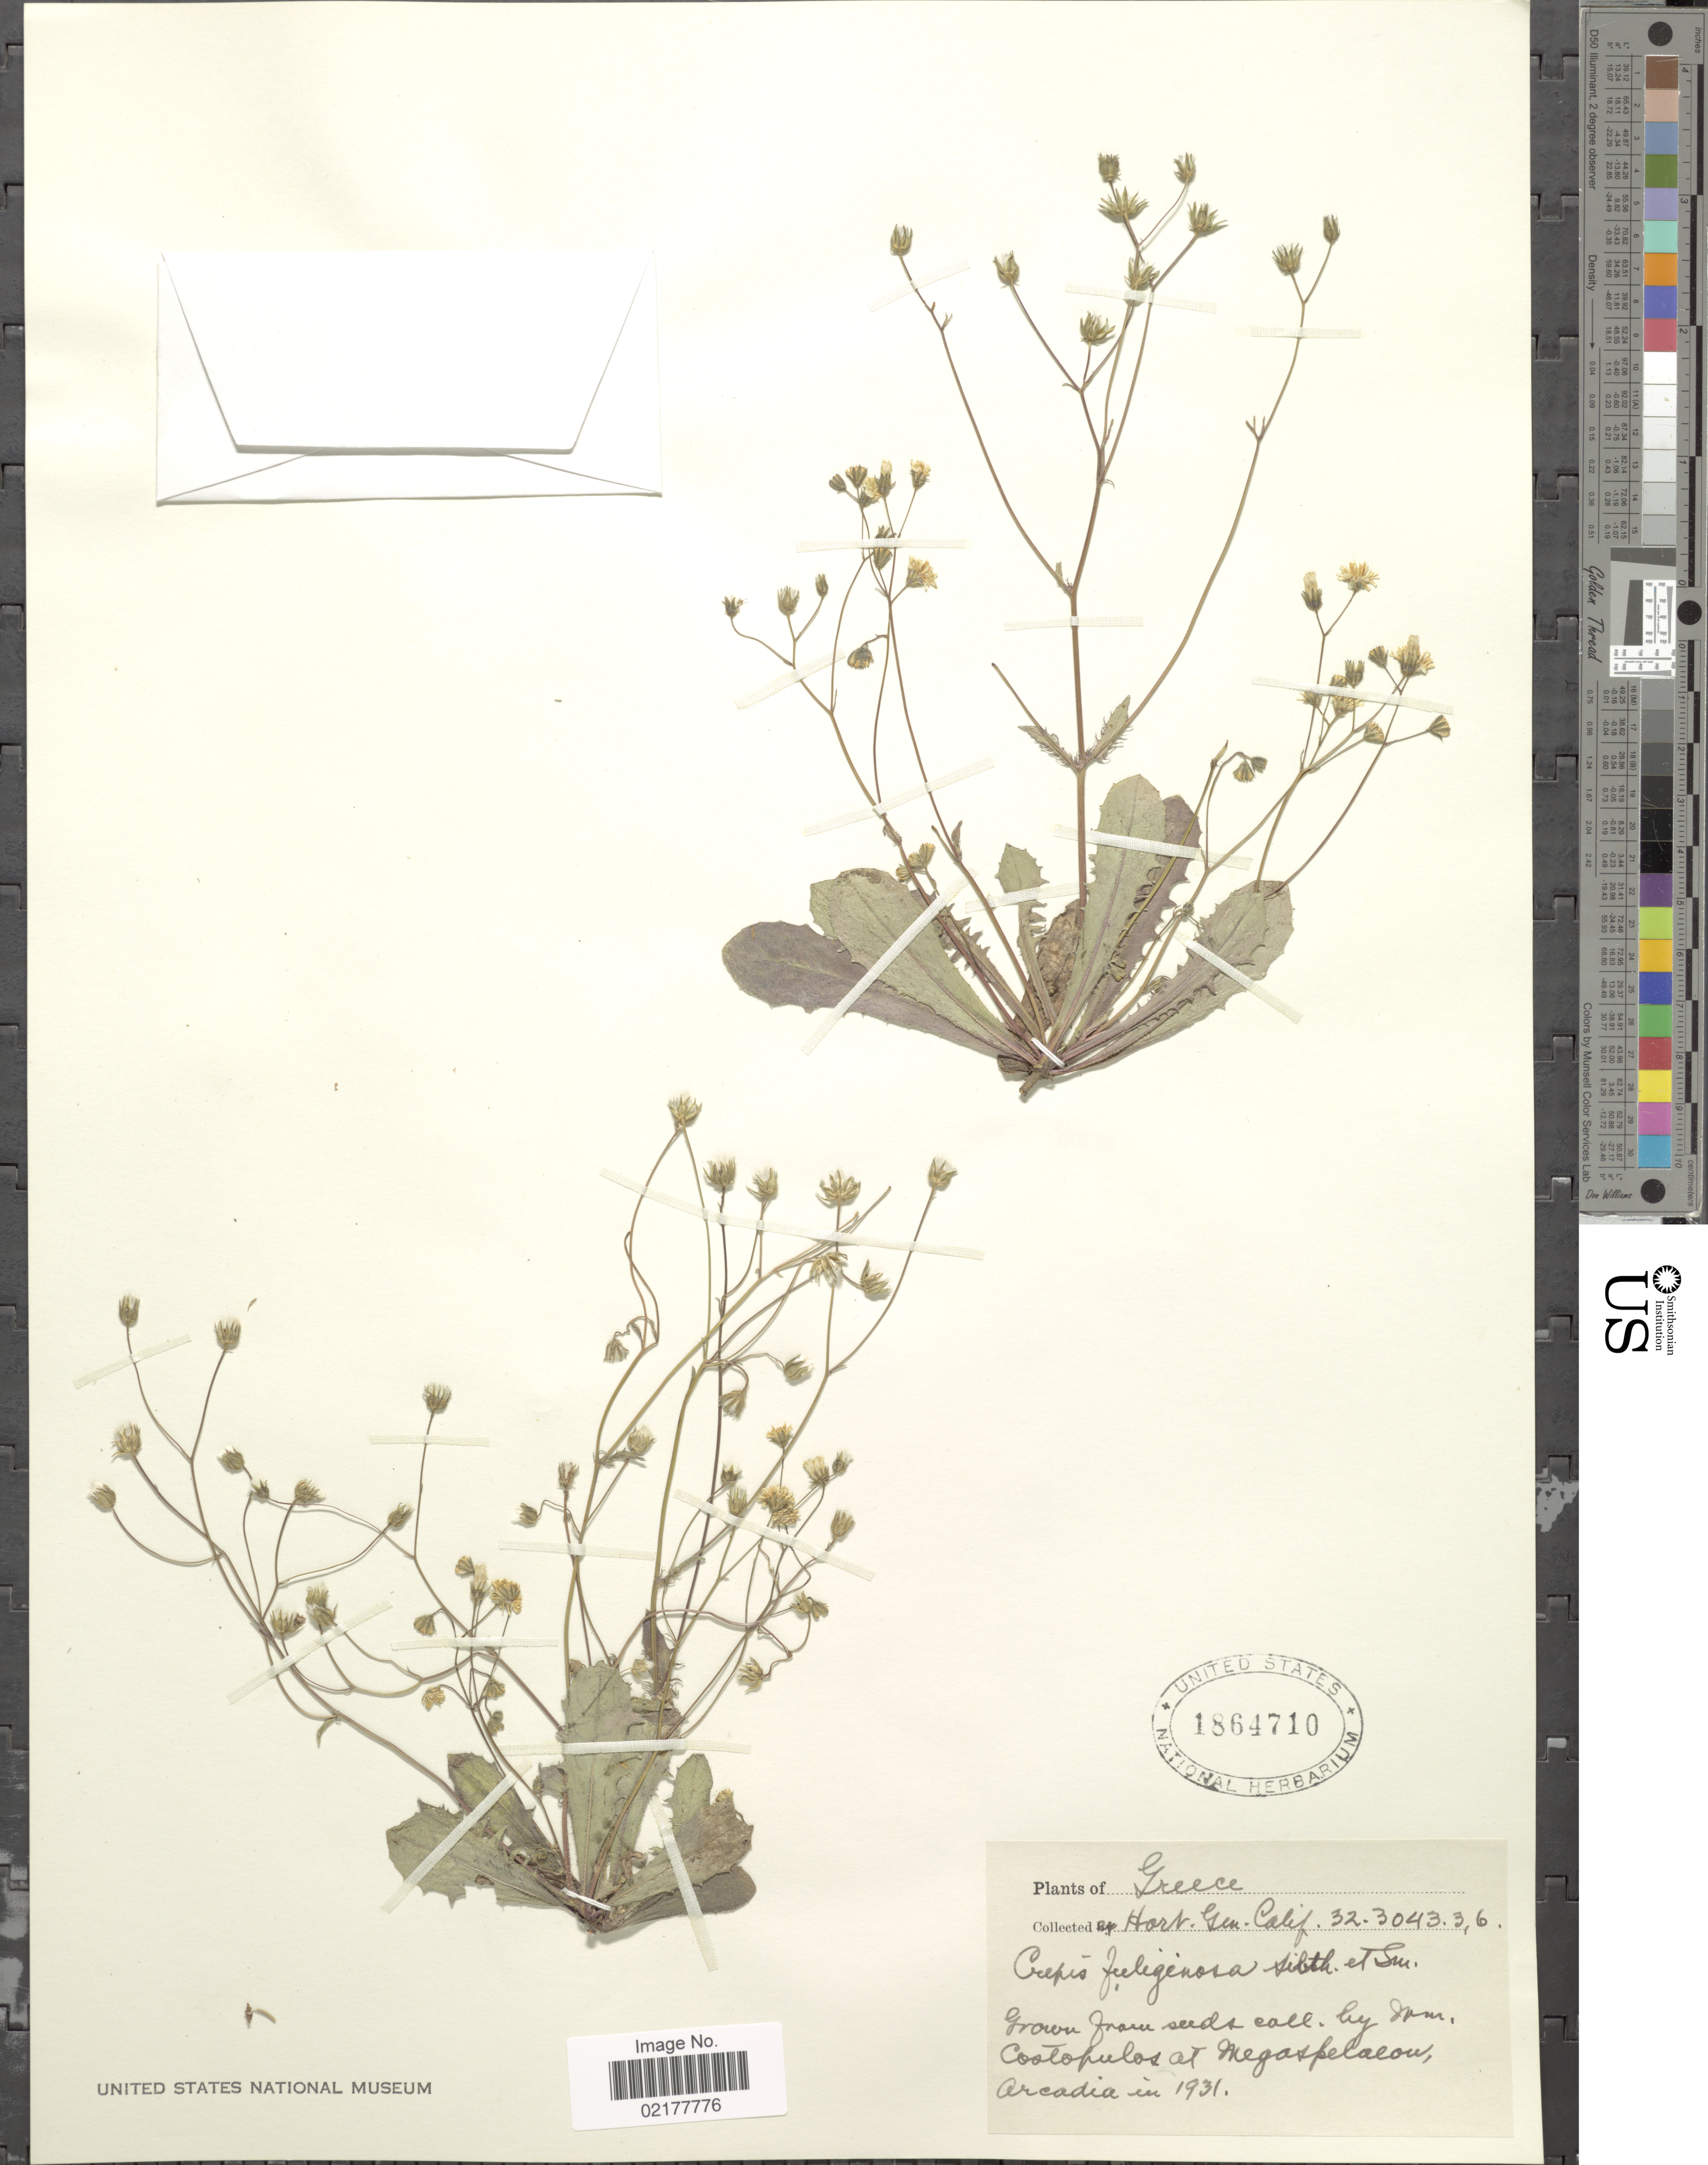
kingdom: Plantae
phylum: Tracheophyta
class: Magnoliopsida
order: Asterales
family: Asteraceae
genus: Crepis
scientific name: Crepis fuliginosa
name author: Sm.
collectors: Hort. Gen. Calif.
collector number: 32304336?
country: Greece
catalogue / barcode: US 1864710